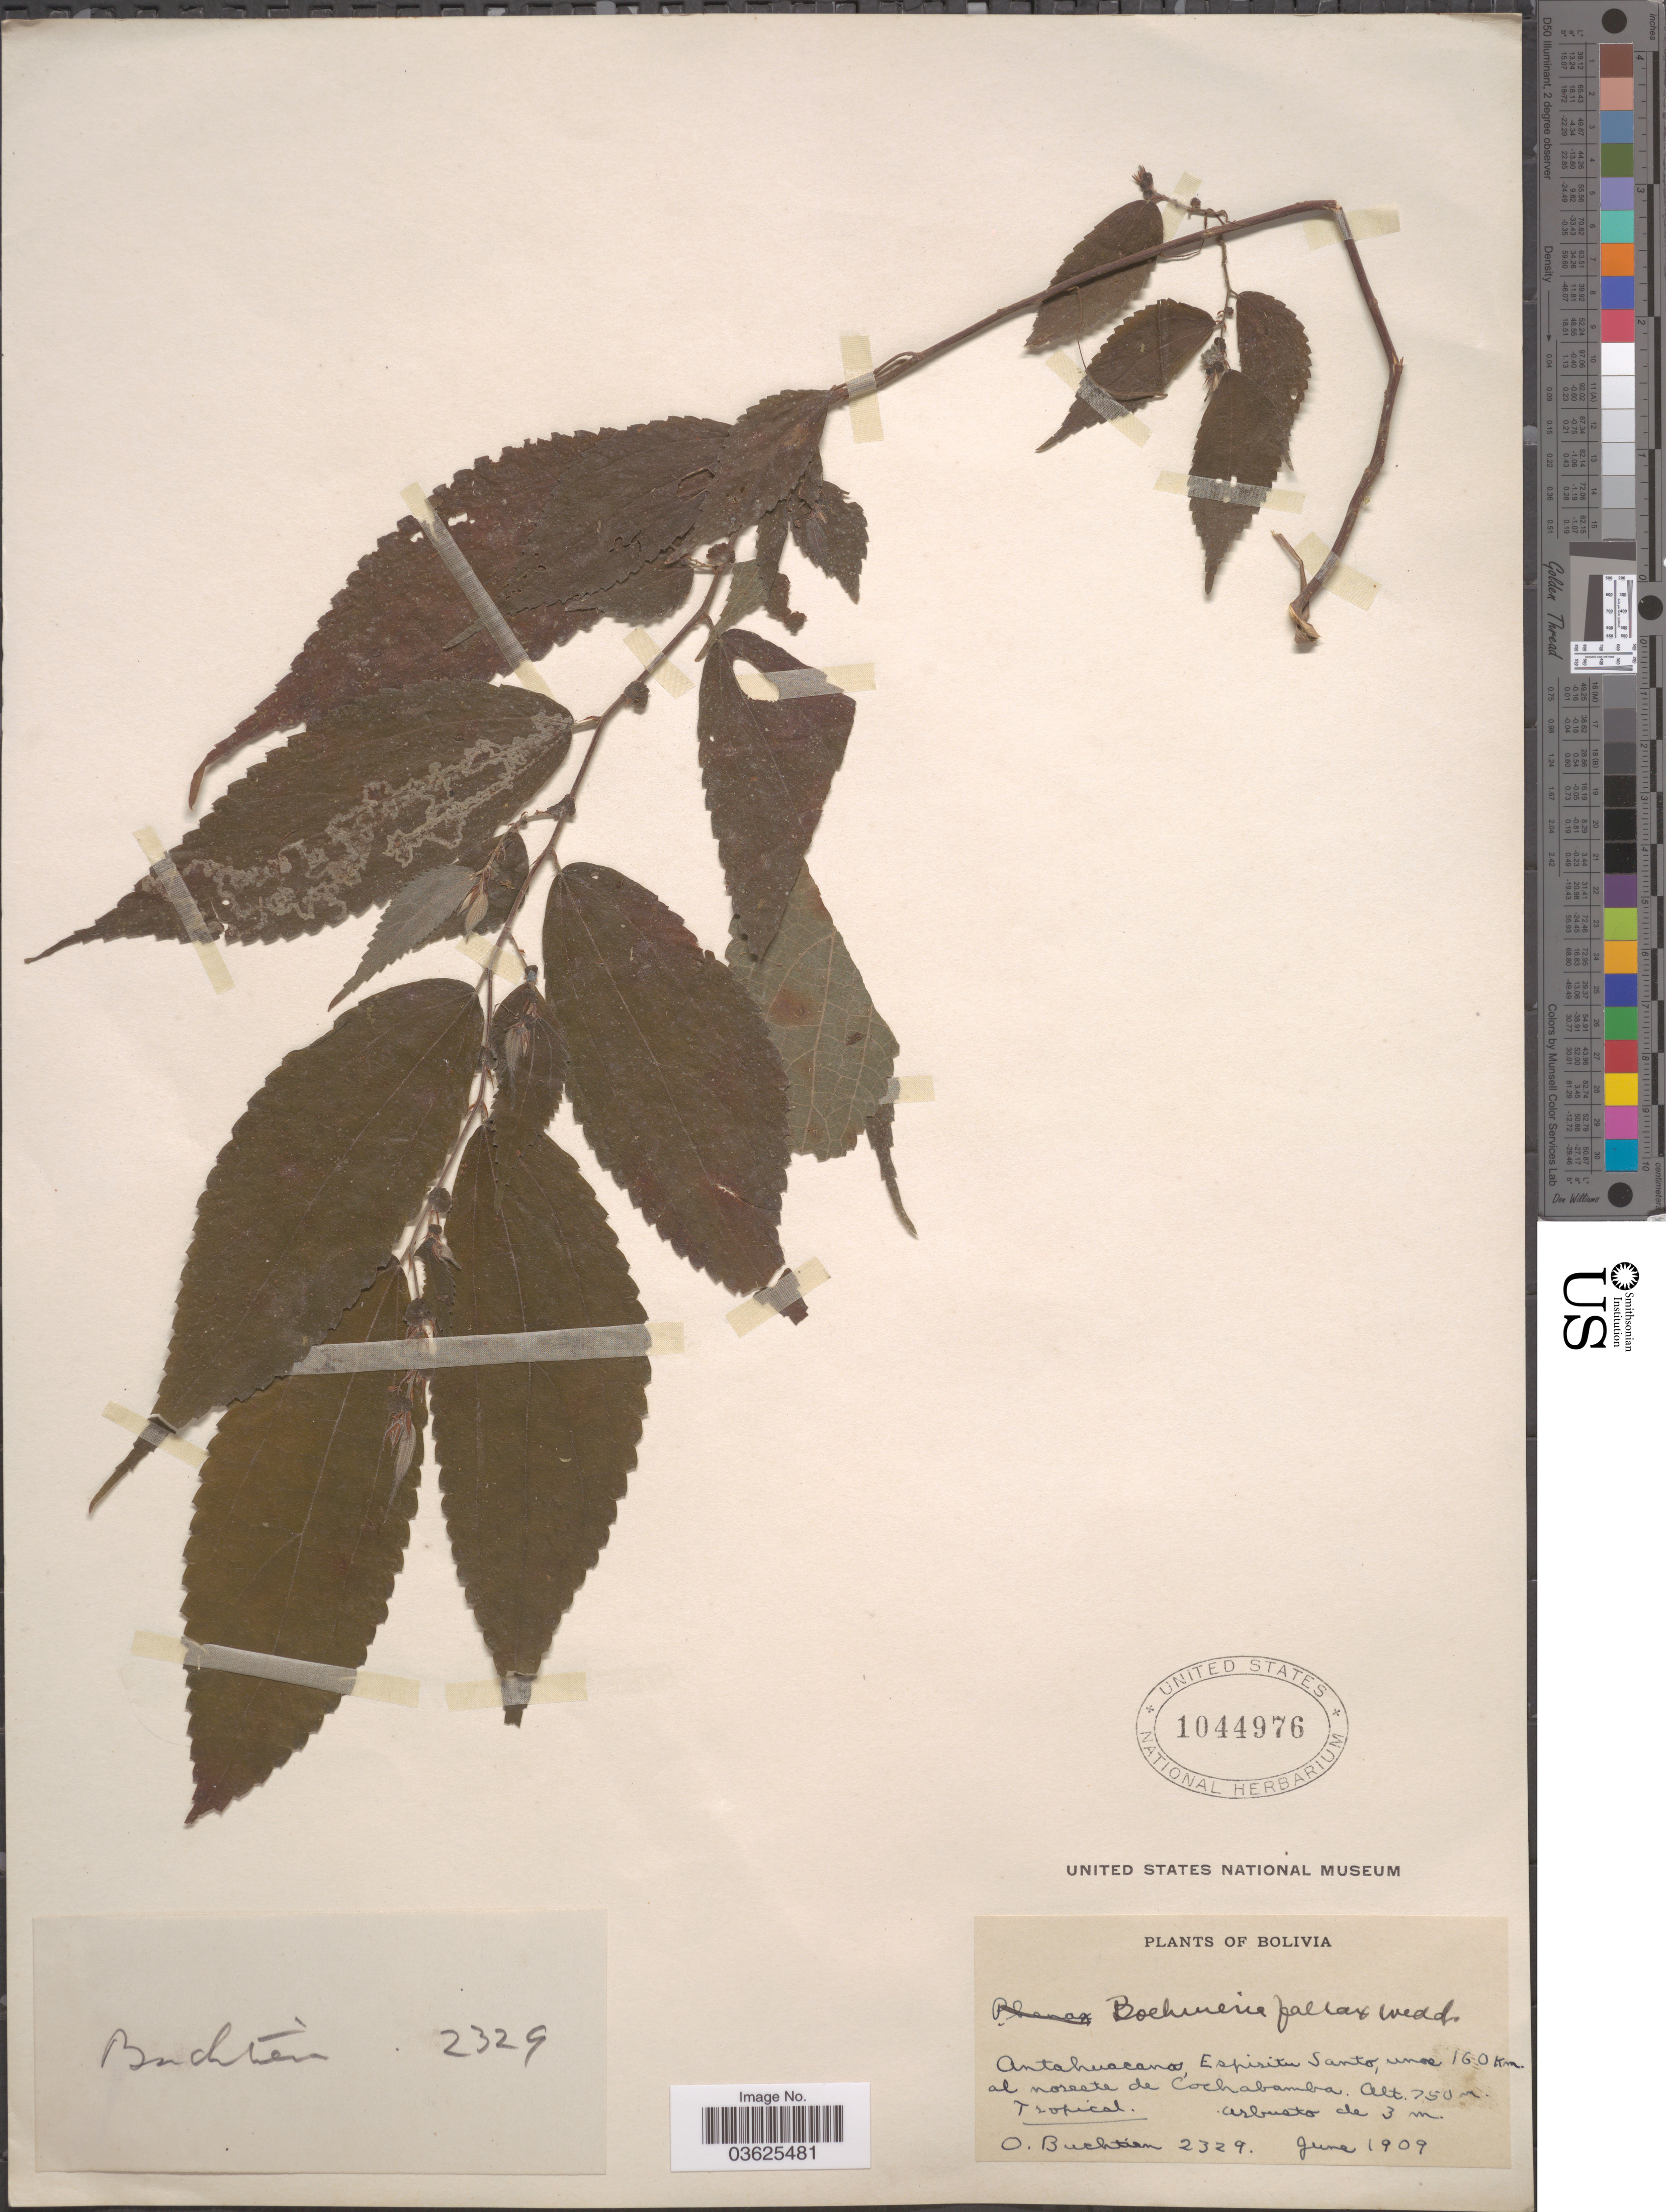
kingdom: Plantae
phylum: Tracheophyta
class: Magnoliopsida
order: Rosales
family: Urticaceae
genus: Boehmeria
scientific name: Boehmeria ulmifolia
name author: Wedd.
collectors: O. Buchtien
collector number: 2329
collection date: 1909-06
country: Bolivia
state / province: Cochabamba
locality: Antahuacana, Espiritu Santo, unos 160 Km. al noreste de Cochabamba.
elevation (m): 750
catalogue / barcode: US 1044976